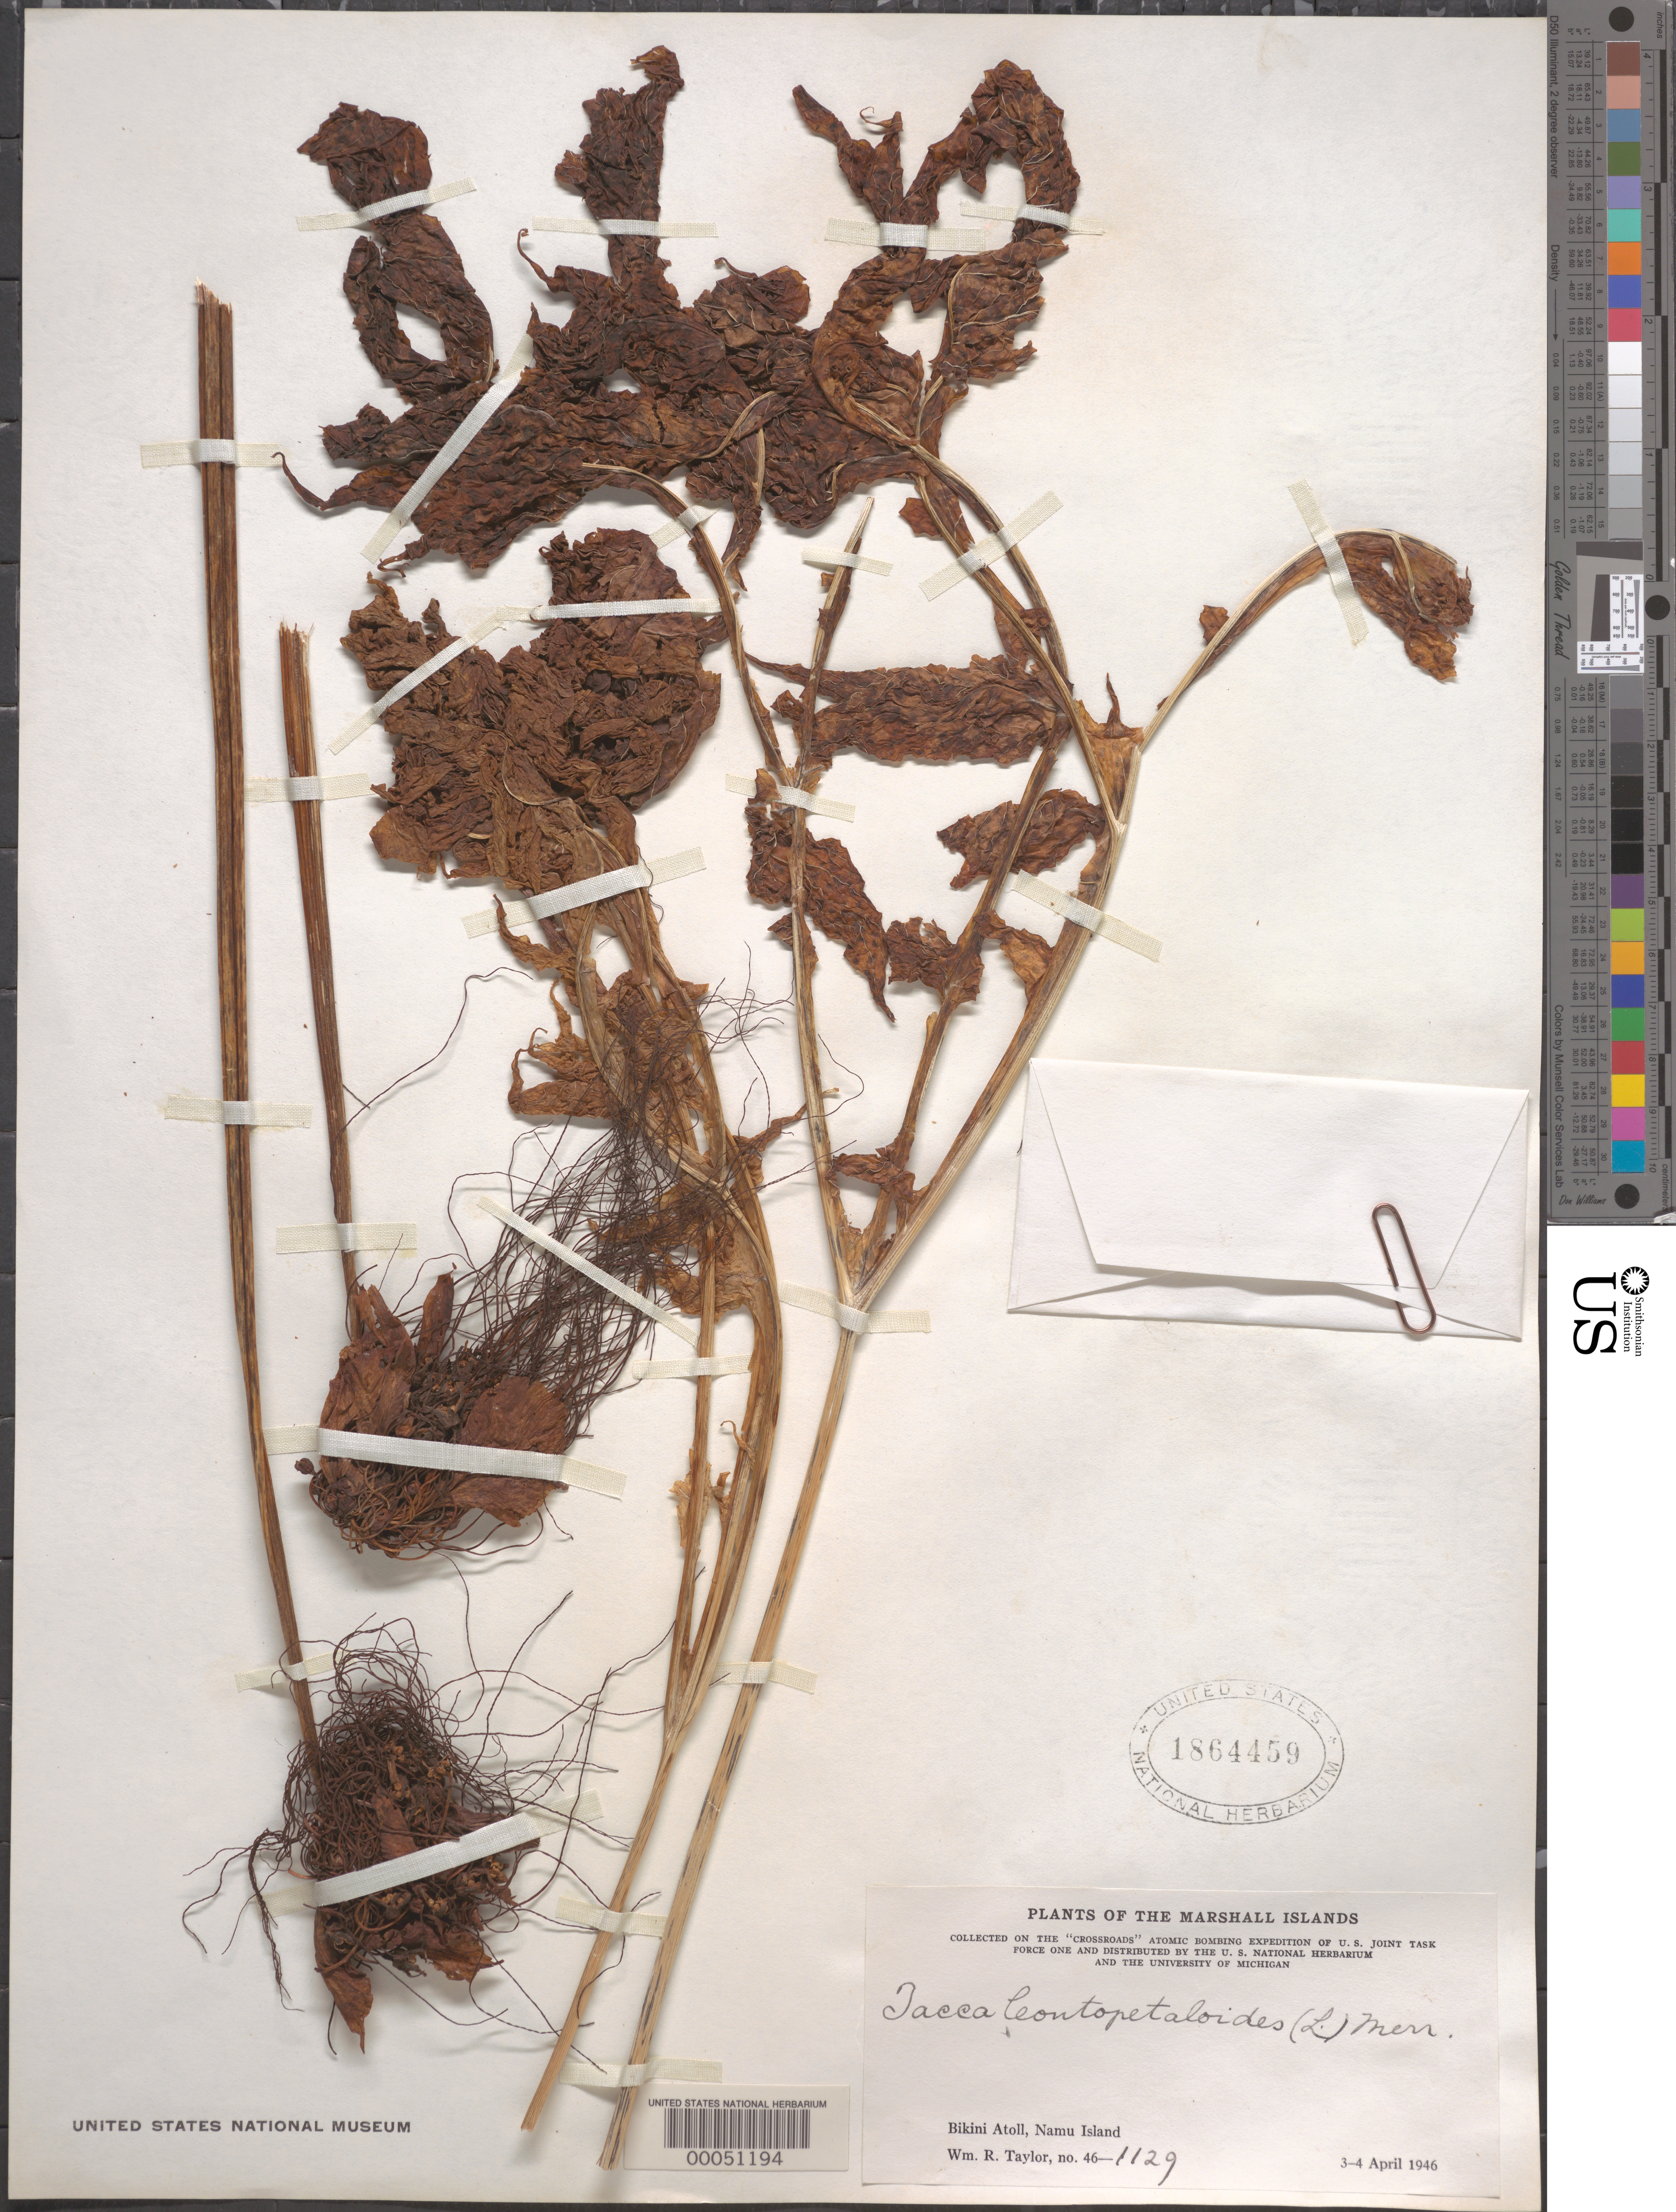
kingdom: Plantae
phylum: Tracheophyta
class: Liliopsida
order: Dioscoreales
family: Dioscoreaceae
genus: Tacca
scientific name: Tacca leontopetaloides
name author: (L.) Kuntze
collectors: W. R. Taylor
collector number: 46-1129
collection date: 1946-04-03/1946-04-04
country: Marshall Islands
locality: Bikini Atoll, Namu Island.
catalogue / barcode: US 1864459